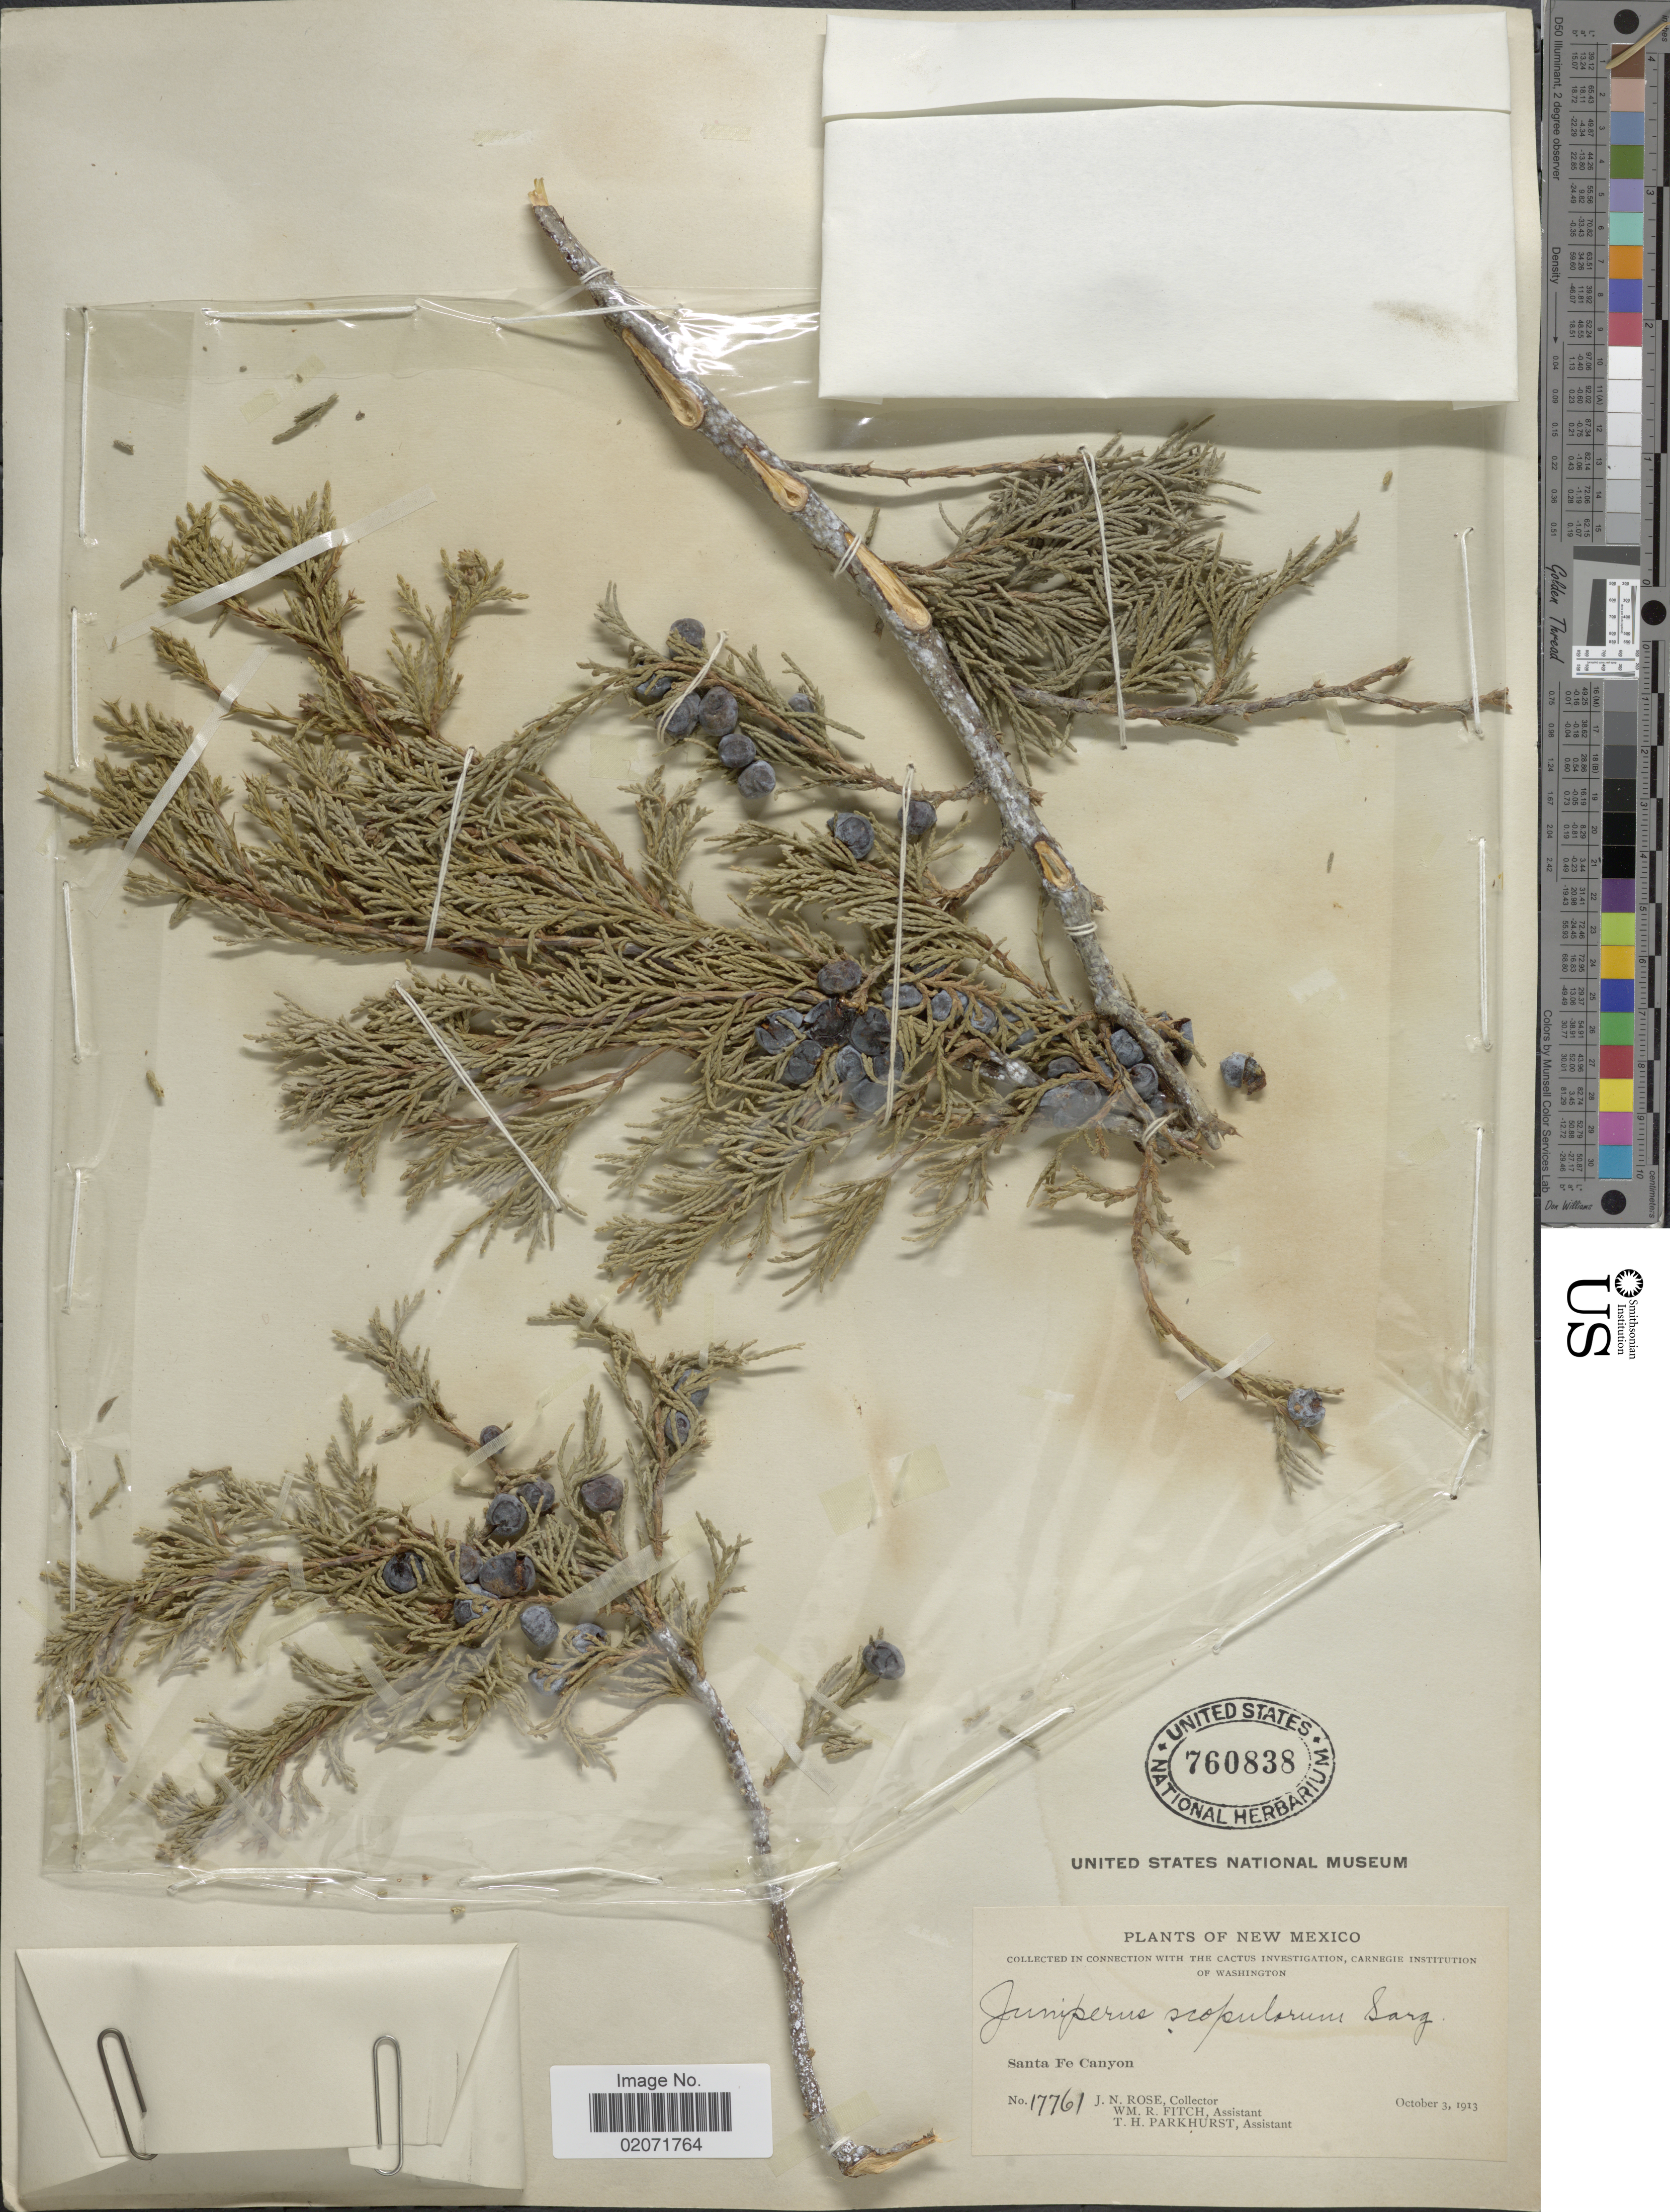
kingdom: Plantae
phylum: Tracheophyta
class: Pinopsida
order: Pinales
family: Cupressaceae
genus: Juniperus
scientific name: Juniperus scopulorum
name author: Sarg.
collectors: J. N. Rose, W. R. Fitch & T. Parkhurst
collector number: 17761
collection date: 1913-10-03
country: United States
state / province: New Mexico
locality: Santa Fe Canyon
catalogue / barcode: US 760838